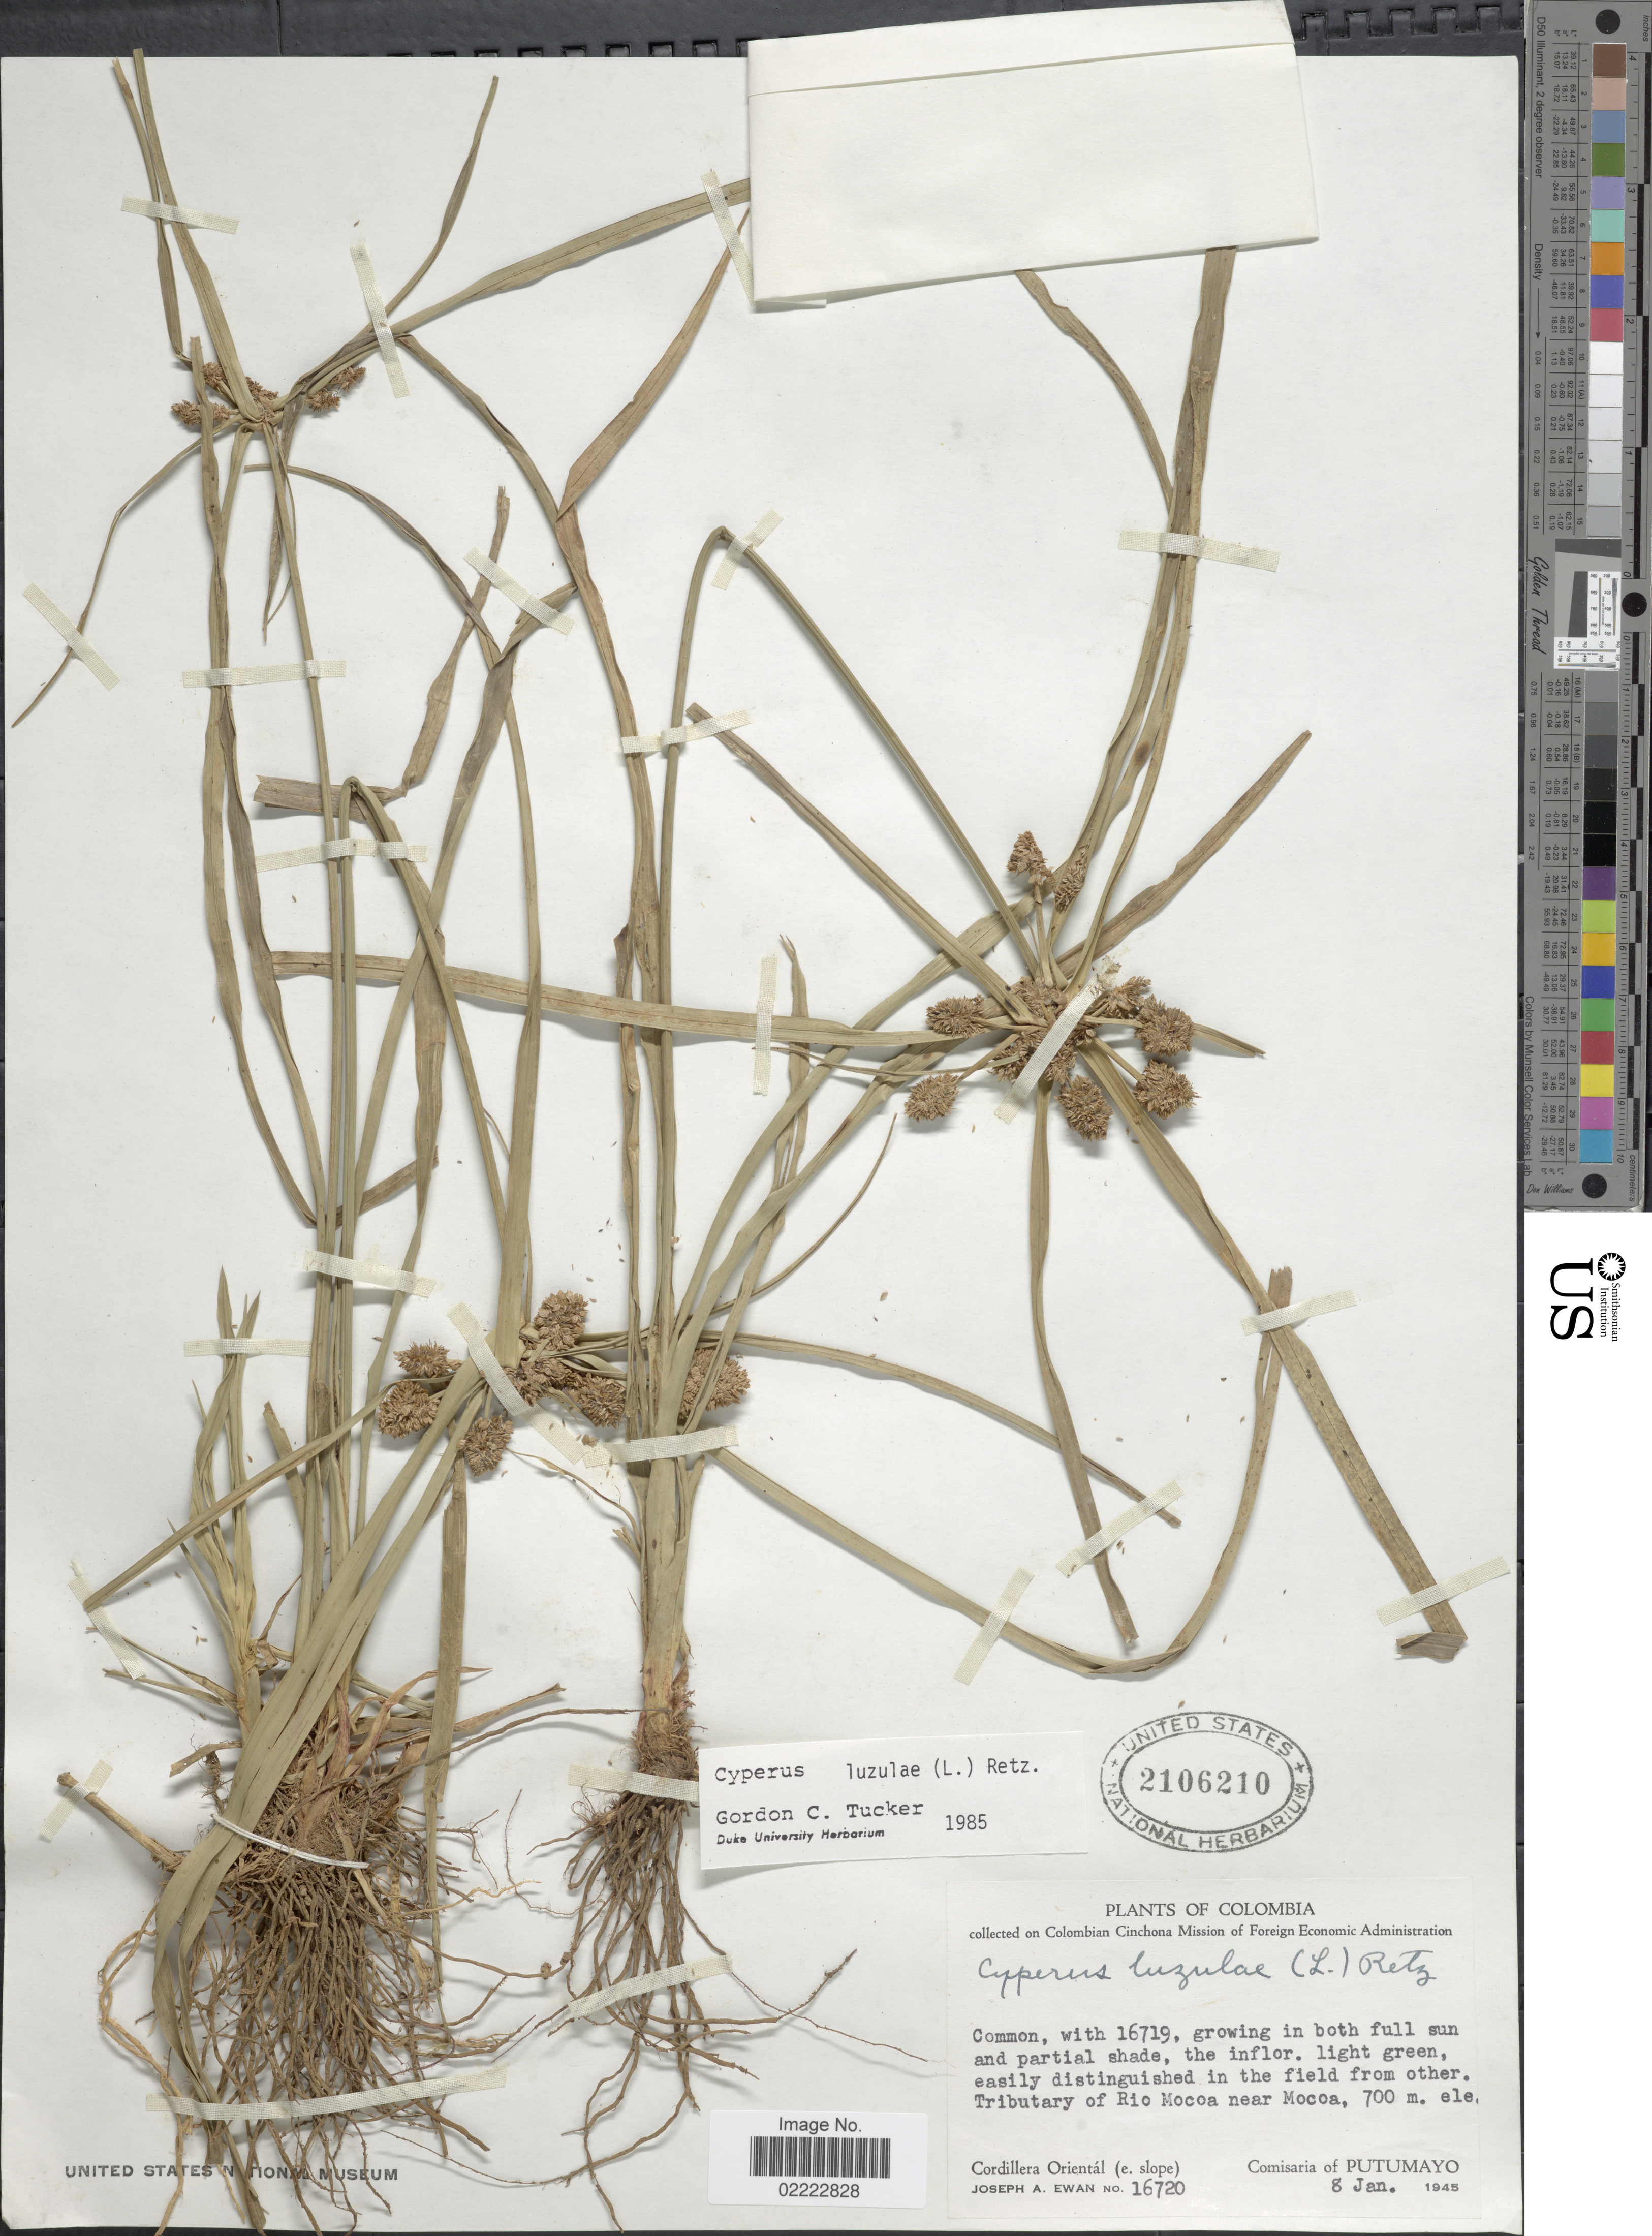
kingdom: Plantae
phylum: Tracheophyta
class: Liliopsida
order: Poales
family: Cyperaceae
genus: Cyperus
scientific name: Cyperus luzulae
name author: (L.) Rottb. ex Retz.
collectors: J. A. Ewan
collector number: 16720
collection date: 1945-01-08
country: Colombia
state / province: Putumayo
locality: Tributary of Rio Mocoa near Mocoa, Cordillera Orientál (e.slope), Comisaria of Putumayo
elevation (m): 700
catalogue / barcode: US 2106210